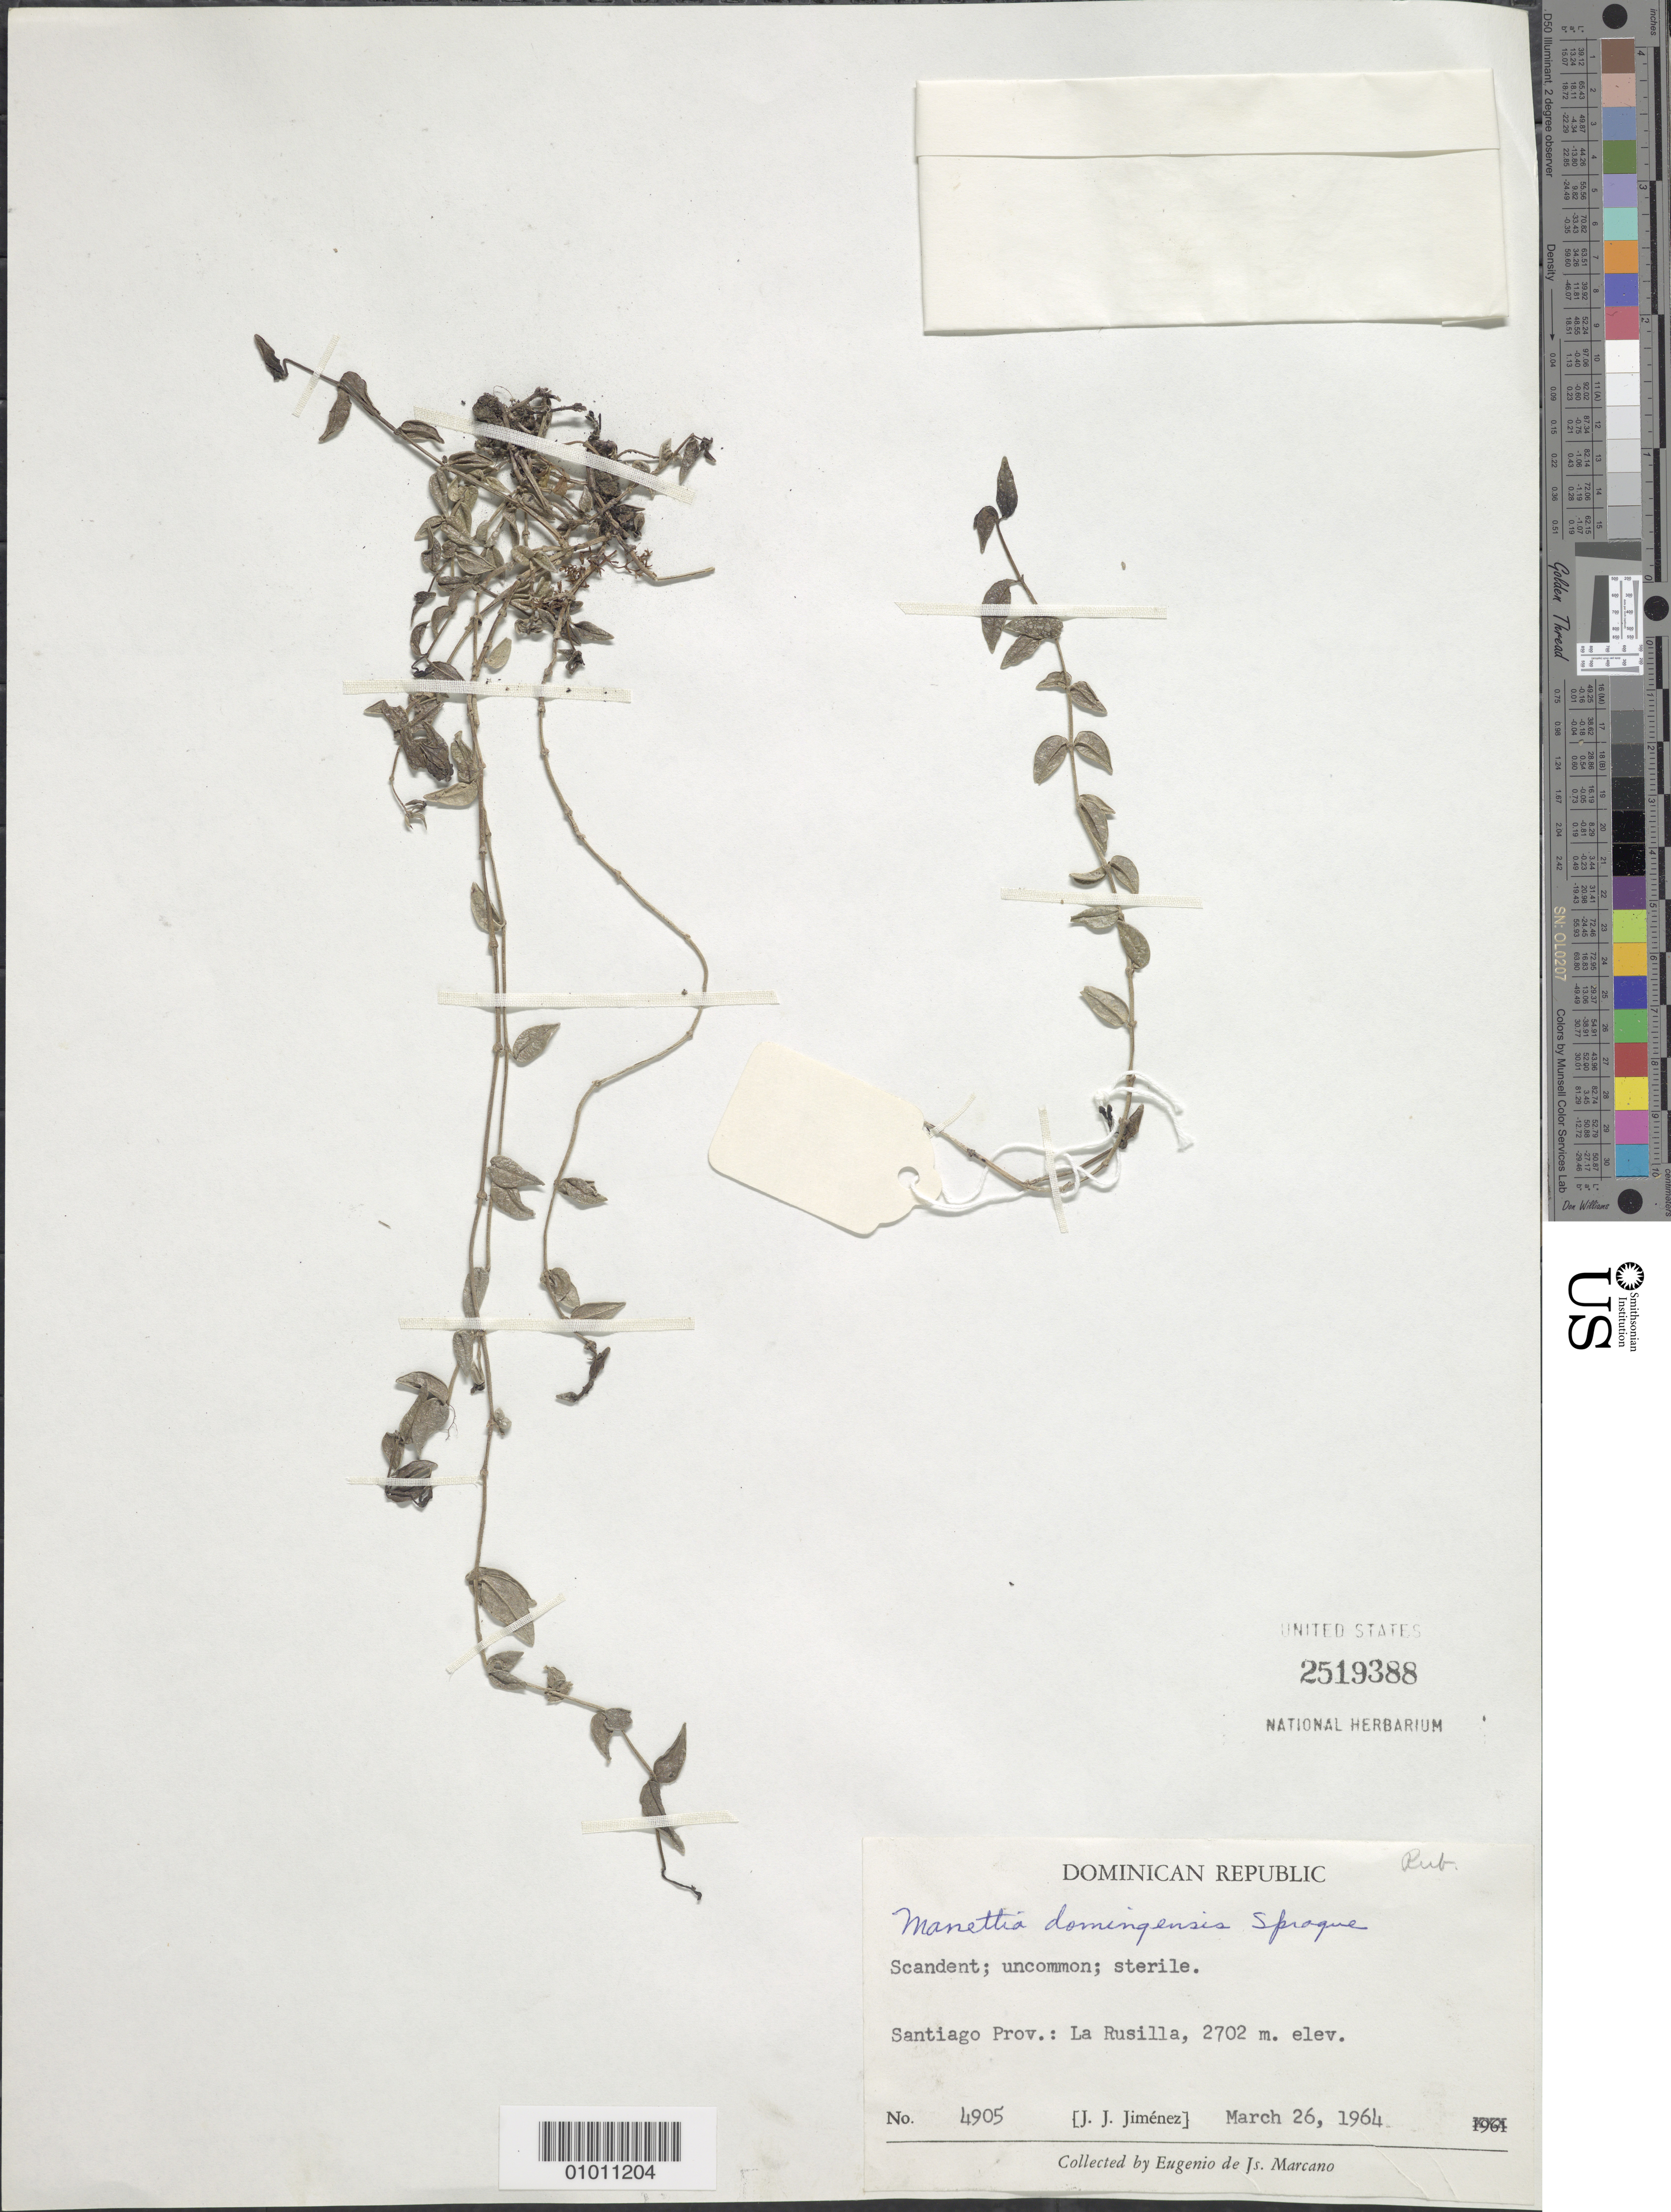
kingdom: Plantae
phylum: Tracheophyta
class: Magnoliopsida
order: Gentianales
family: Rubiaceae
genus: Manettia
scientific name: Manettia domingensis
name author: Sprague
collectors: J. J. Jiménez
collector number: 4905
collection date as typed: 26 Mar 1964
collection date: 1964-03-26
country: Dominican Republic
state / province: Santiago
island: Hispaniola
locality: La Rusilla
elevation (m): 2702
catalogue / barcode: US 2519388